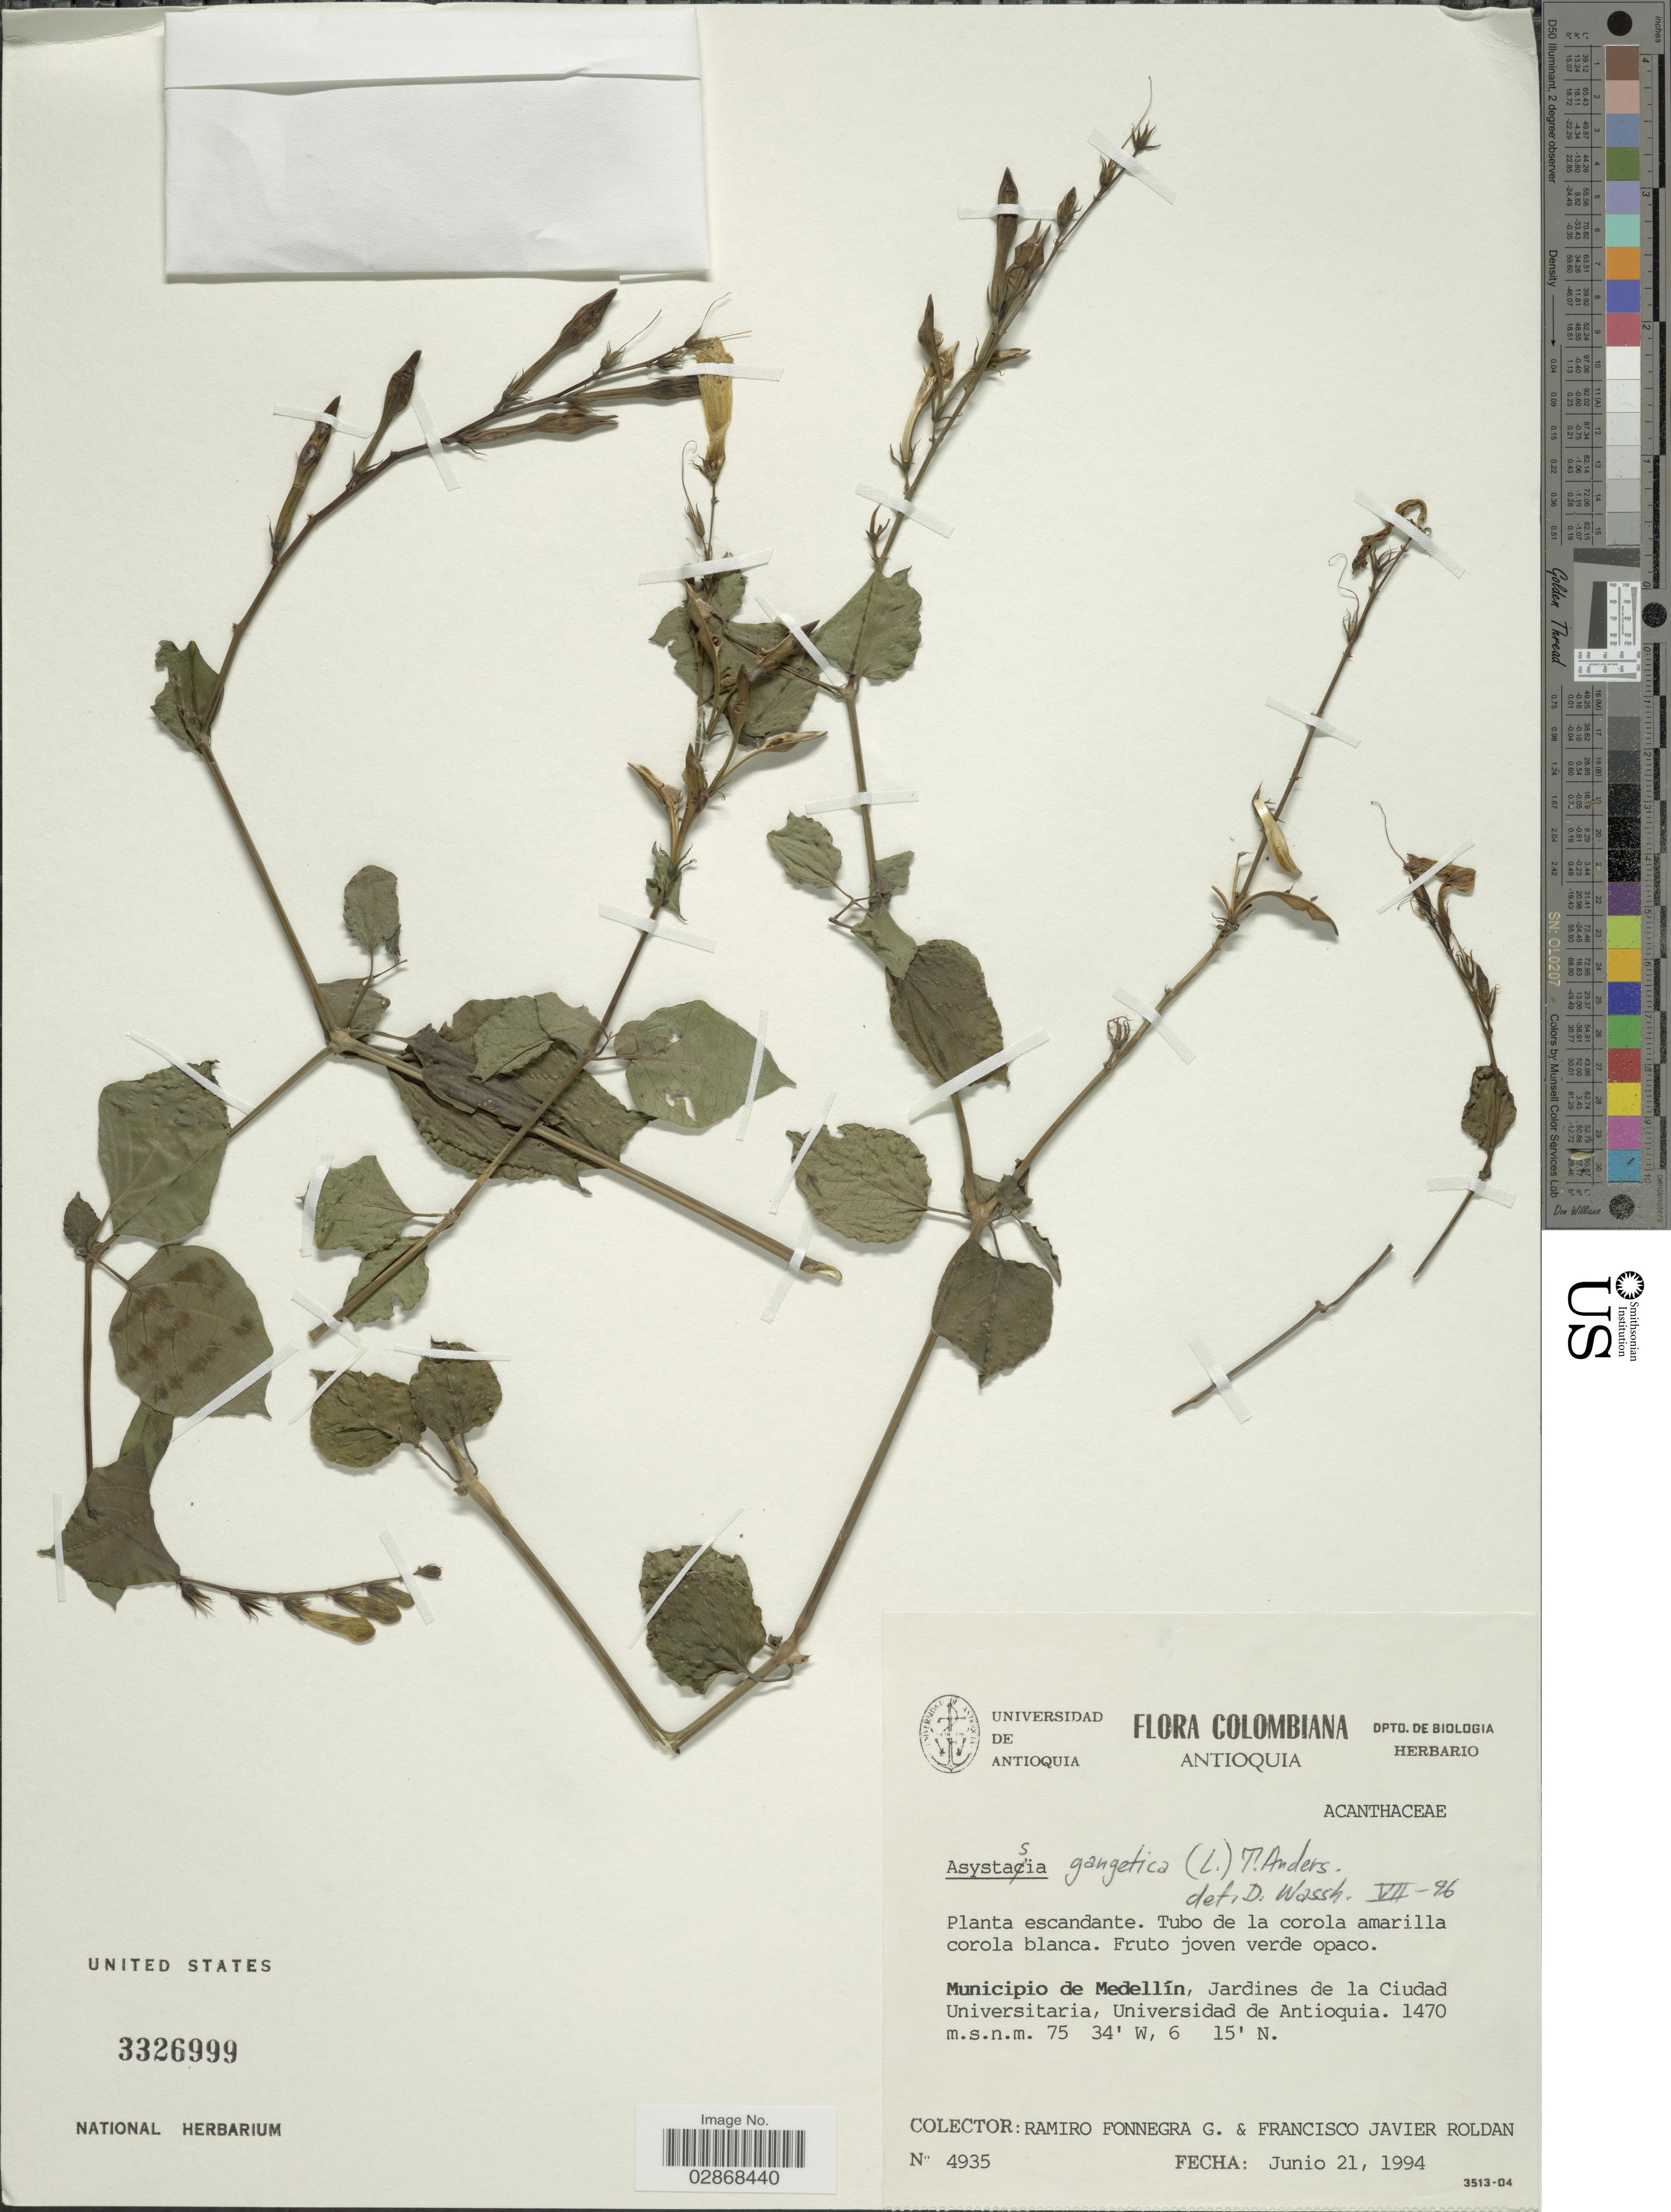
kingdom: Plantae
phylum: Tracheophyta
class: Magnoliopsida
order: Lamiales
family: Acanthaceae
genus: Asystasia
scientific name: Asystasia gangetica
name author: (L.) T. Anderson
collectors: R. Fonnegra G. & F. J. Roldán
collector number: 4935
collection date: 1994-06-21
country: Colombia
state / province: Antioquia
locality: Municipio de Medellín, Jardines de la Ciudad Universitaria, Universidad de Antioquia.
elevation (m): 1470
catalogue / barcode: US 3326999